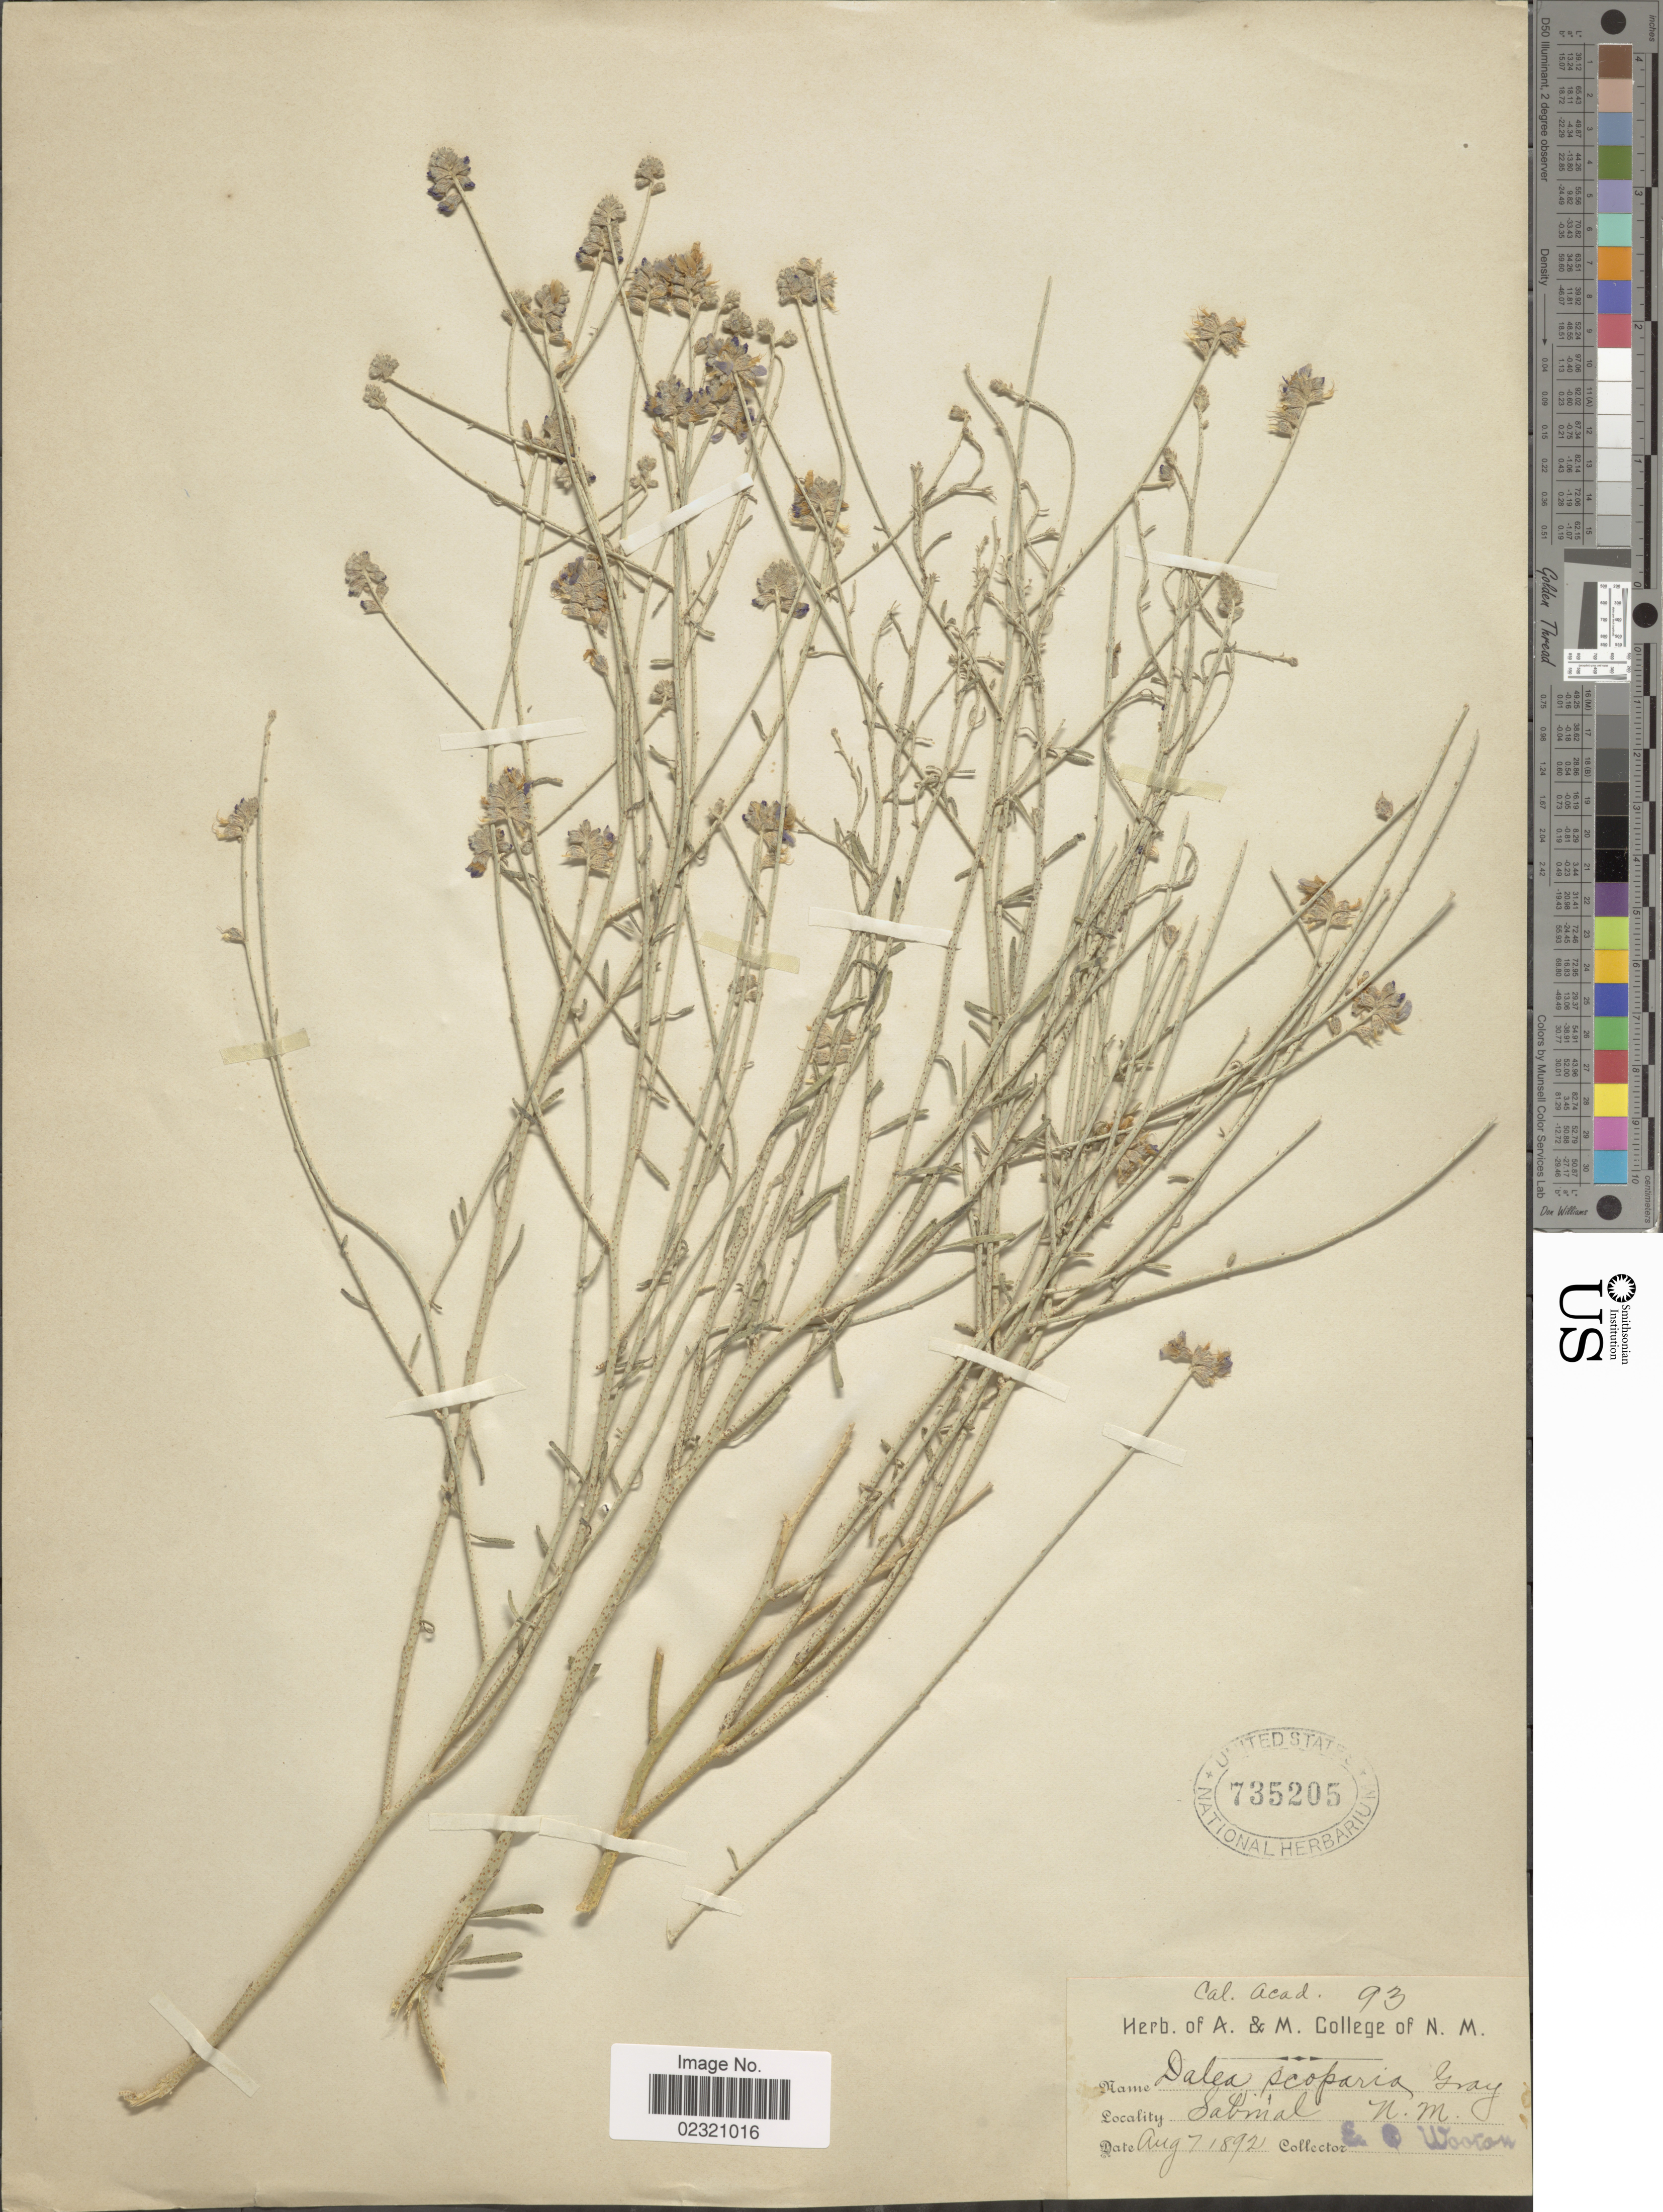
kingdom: Plantae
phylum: Tracheophyta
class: Magnoliopsida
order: Fabales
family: Fabaceae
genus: Psorothamnus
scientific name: Psorothamnus scoparius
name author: (A. Gray) Rydb.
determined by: Strong, M. T., (US), Smithsonian Institution - National Museum of Natural History (UNITED STATES)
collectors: E. O. Wooton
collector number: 93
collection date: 1892-08-07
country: United States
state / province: New Mexico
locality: Sabinal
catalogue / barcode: US 735205